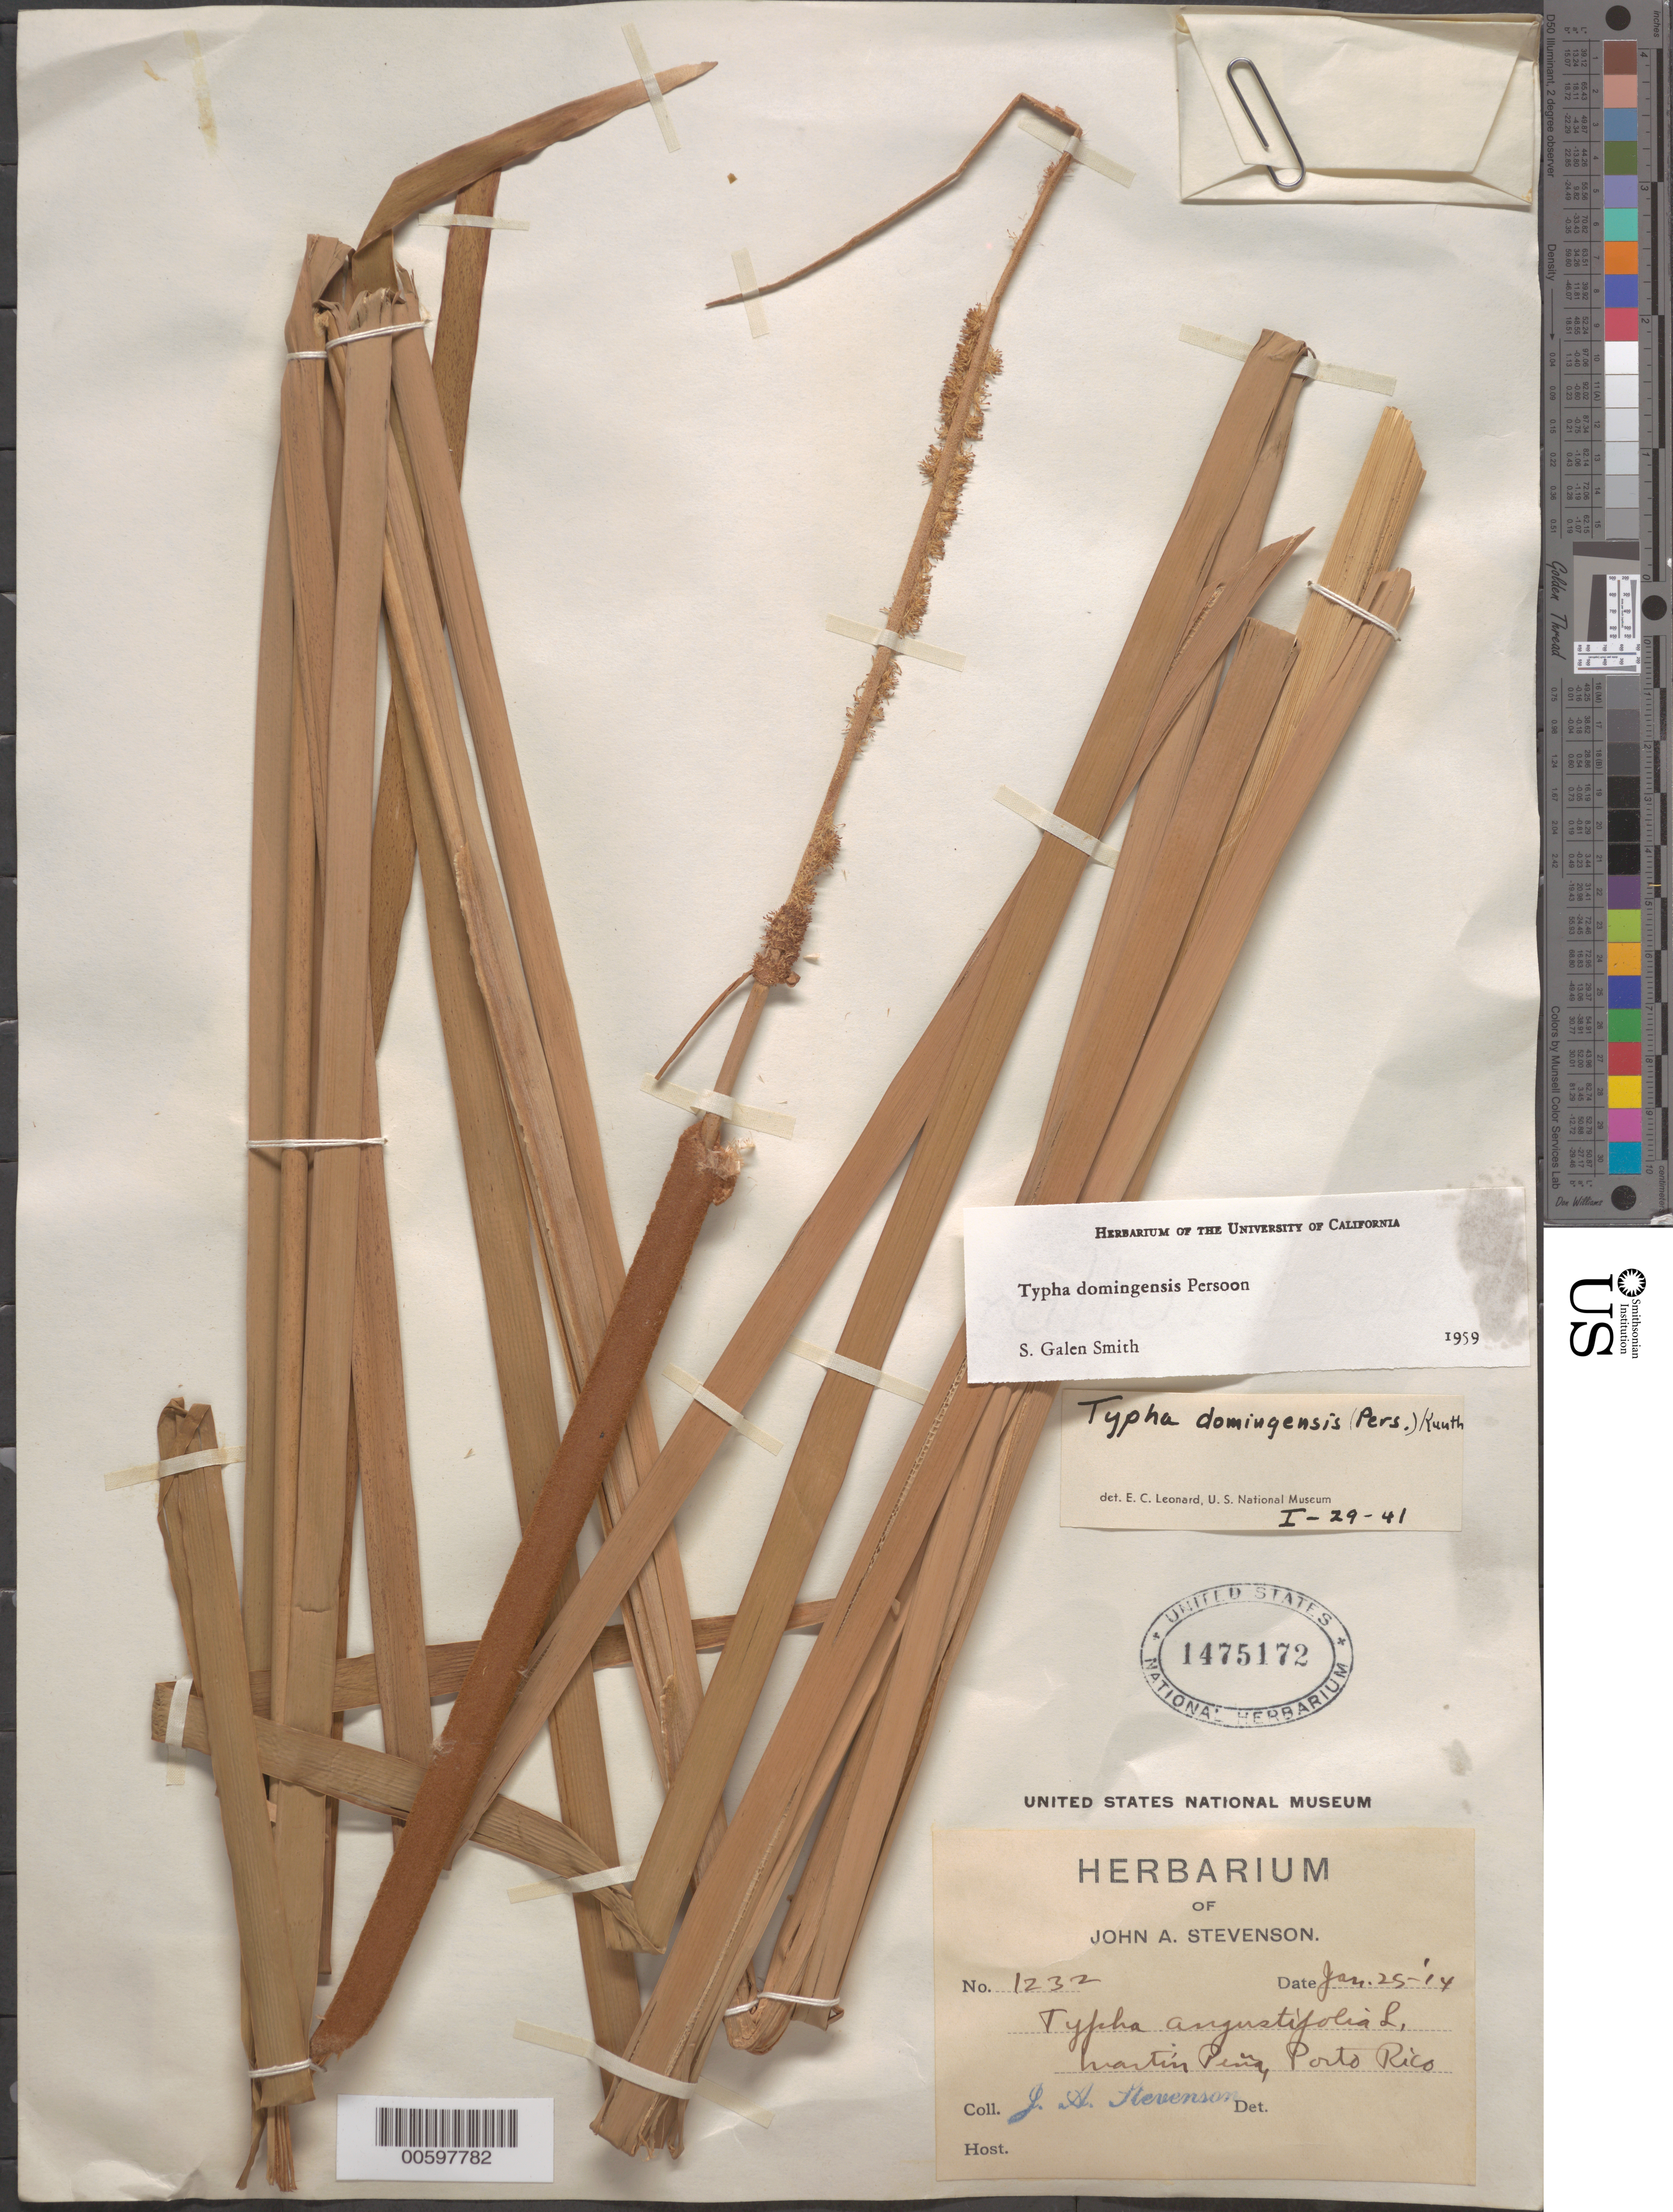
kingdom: Plantae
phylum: Tracheophyta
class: Liliopsida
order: Poales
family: Typhaceae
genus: Typha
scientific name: Typha domingensis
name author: Pers.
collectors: J. Stevenson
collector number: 1232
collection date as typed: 25 Jan 1914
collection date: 1914-01-25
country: Puerto Rico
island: Greater Antilles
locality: Martin Pina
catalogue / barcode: US 1475172